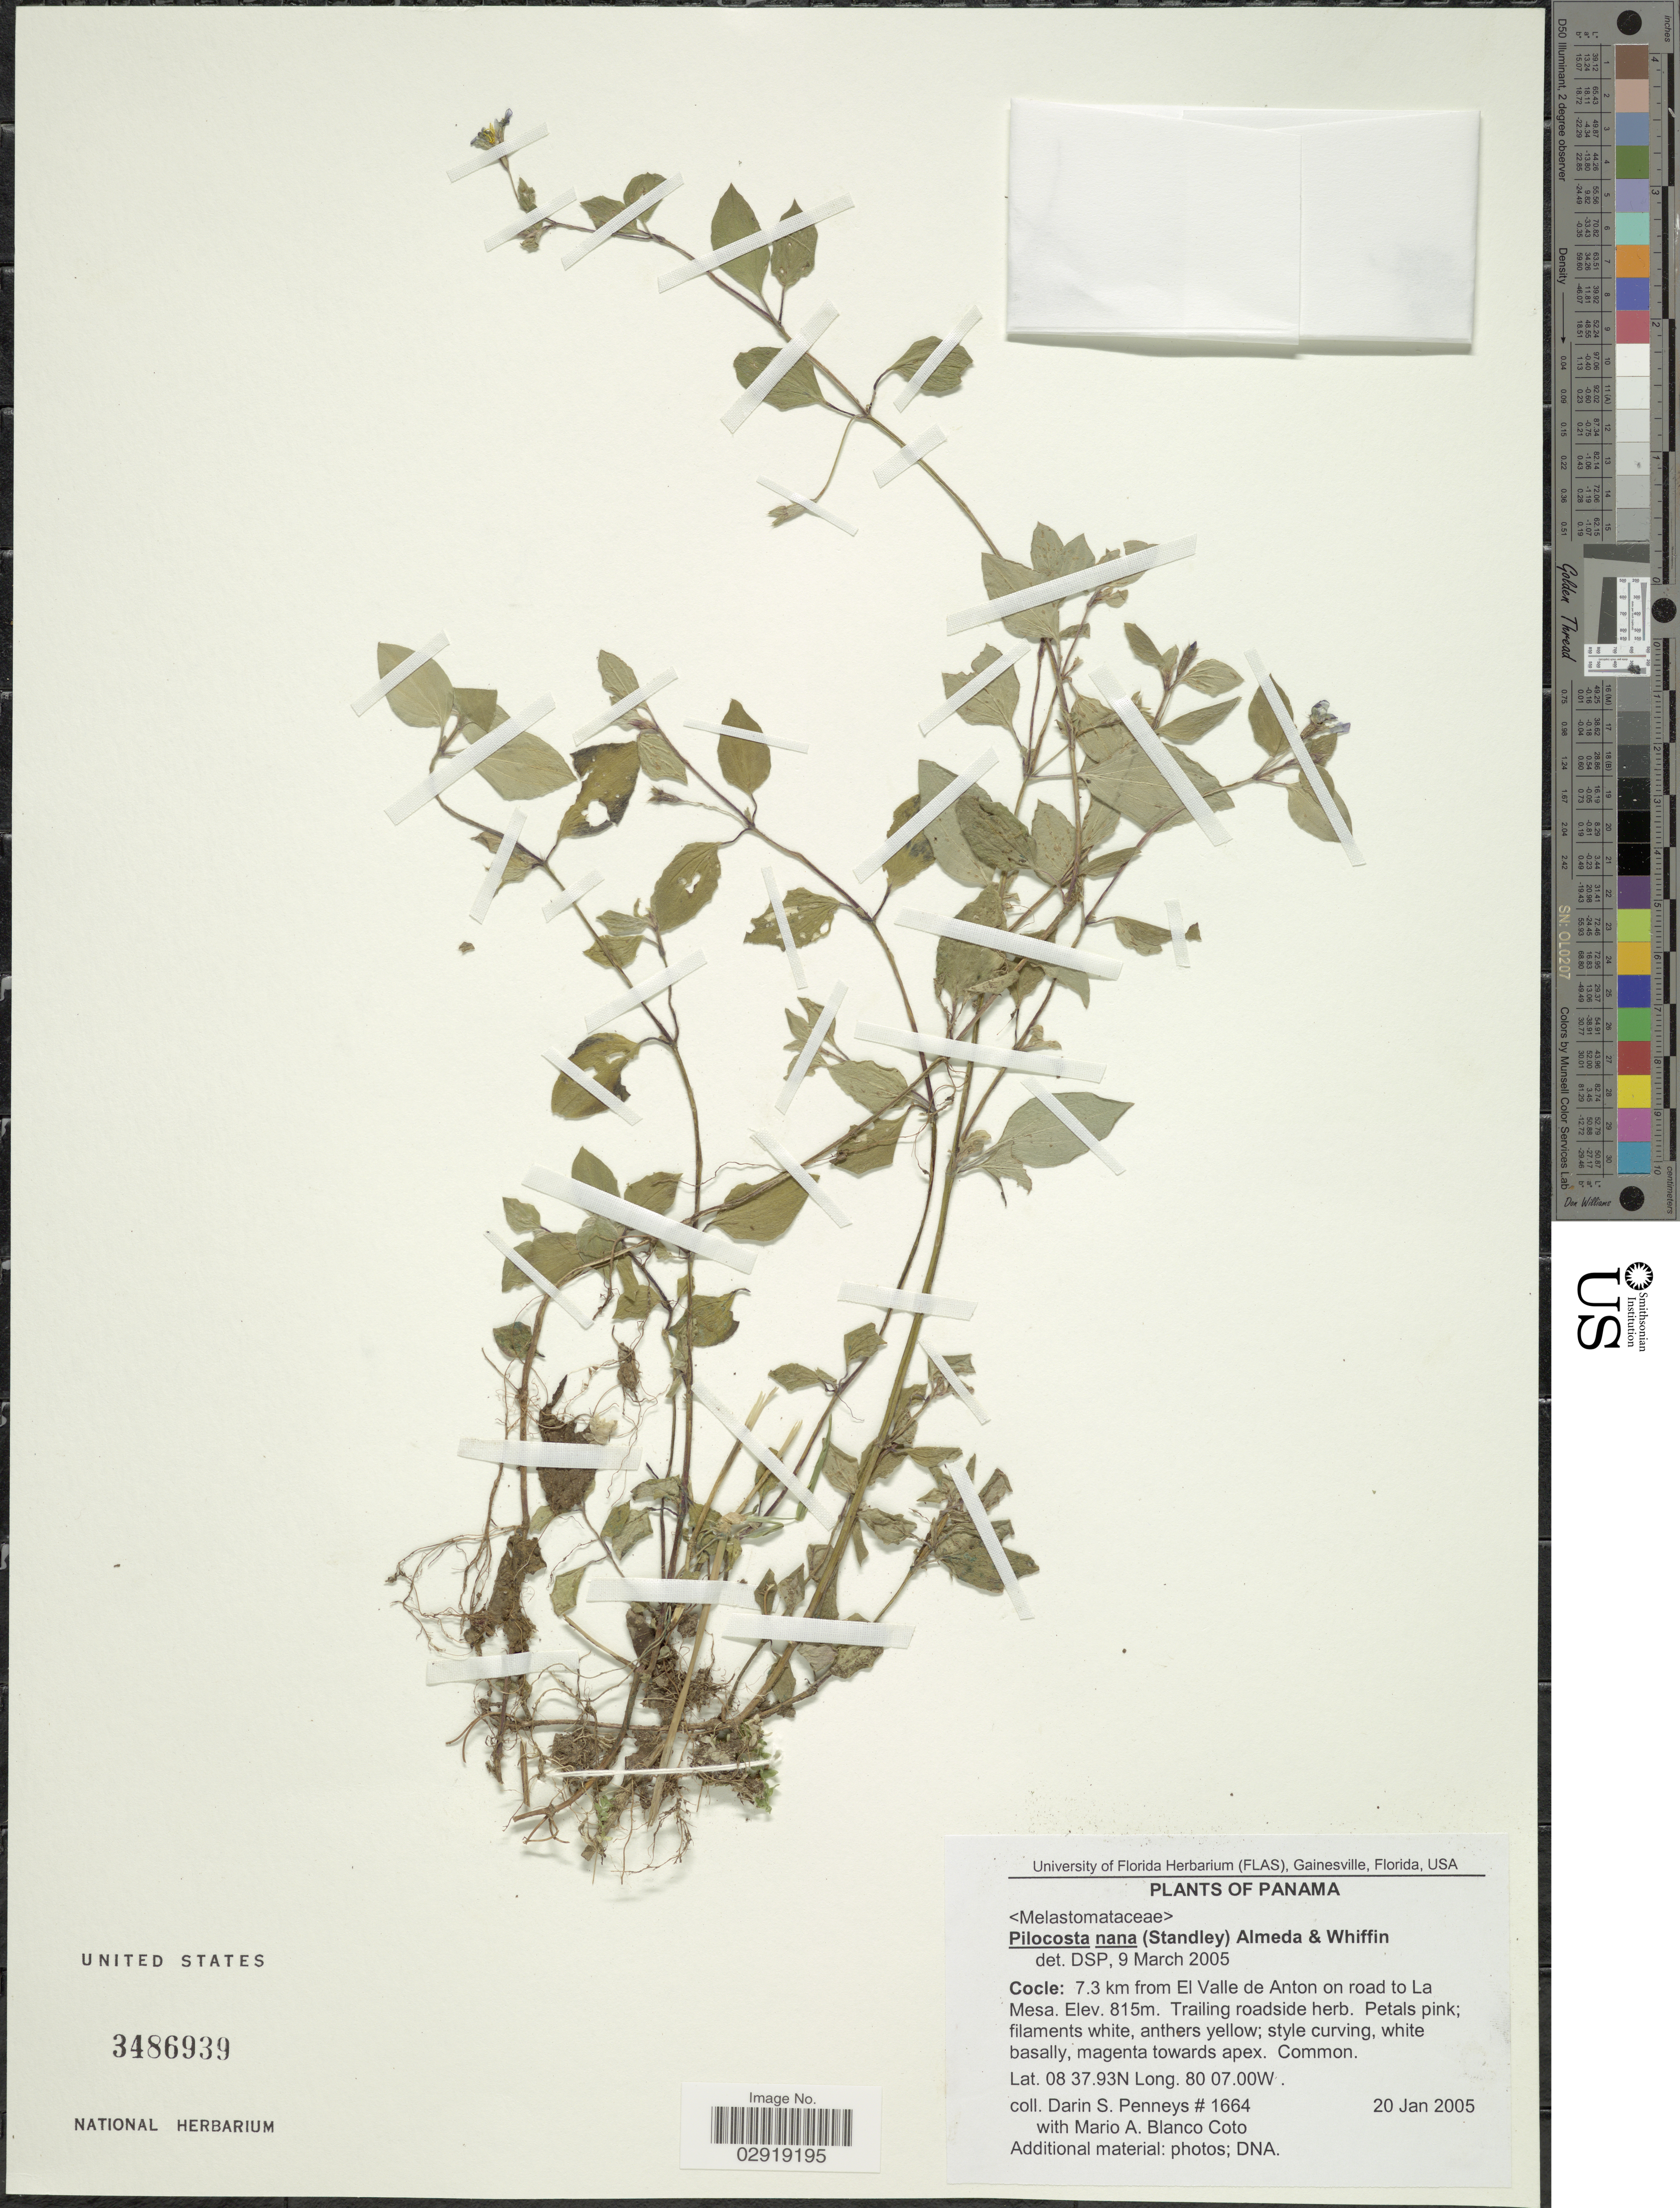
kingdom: Plantae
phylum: Tracheophyta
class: Magnoliopsida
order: Myrtales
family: Melastomataceae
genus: Pilocosta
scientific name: Pilocosta nana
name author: (Standl.) Almeda &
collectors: D. S. Penneys & M. A. Blanco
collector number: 16664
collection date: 2005-01-20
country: Panama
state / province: Coclé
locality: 7.3 km from El Valle de Anton on road to La Mesa. Trailing roadside herb.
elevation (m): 815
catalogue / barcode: US 3486939